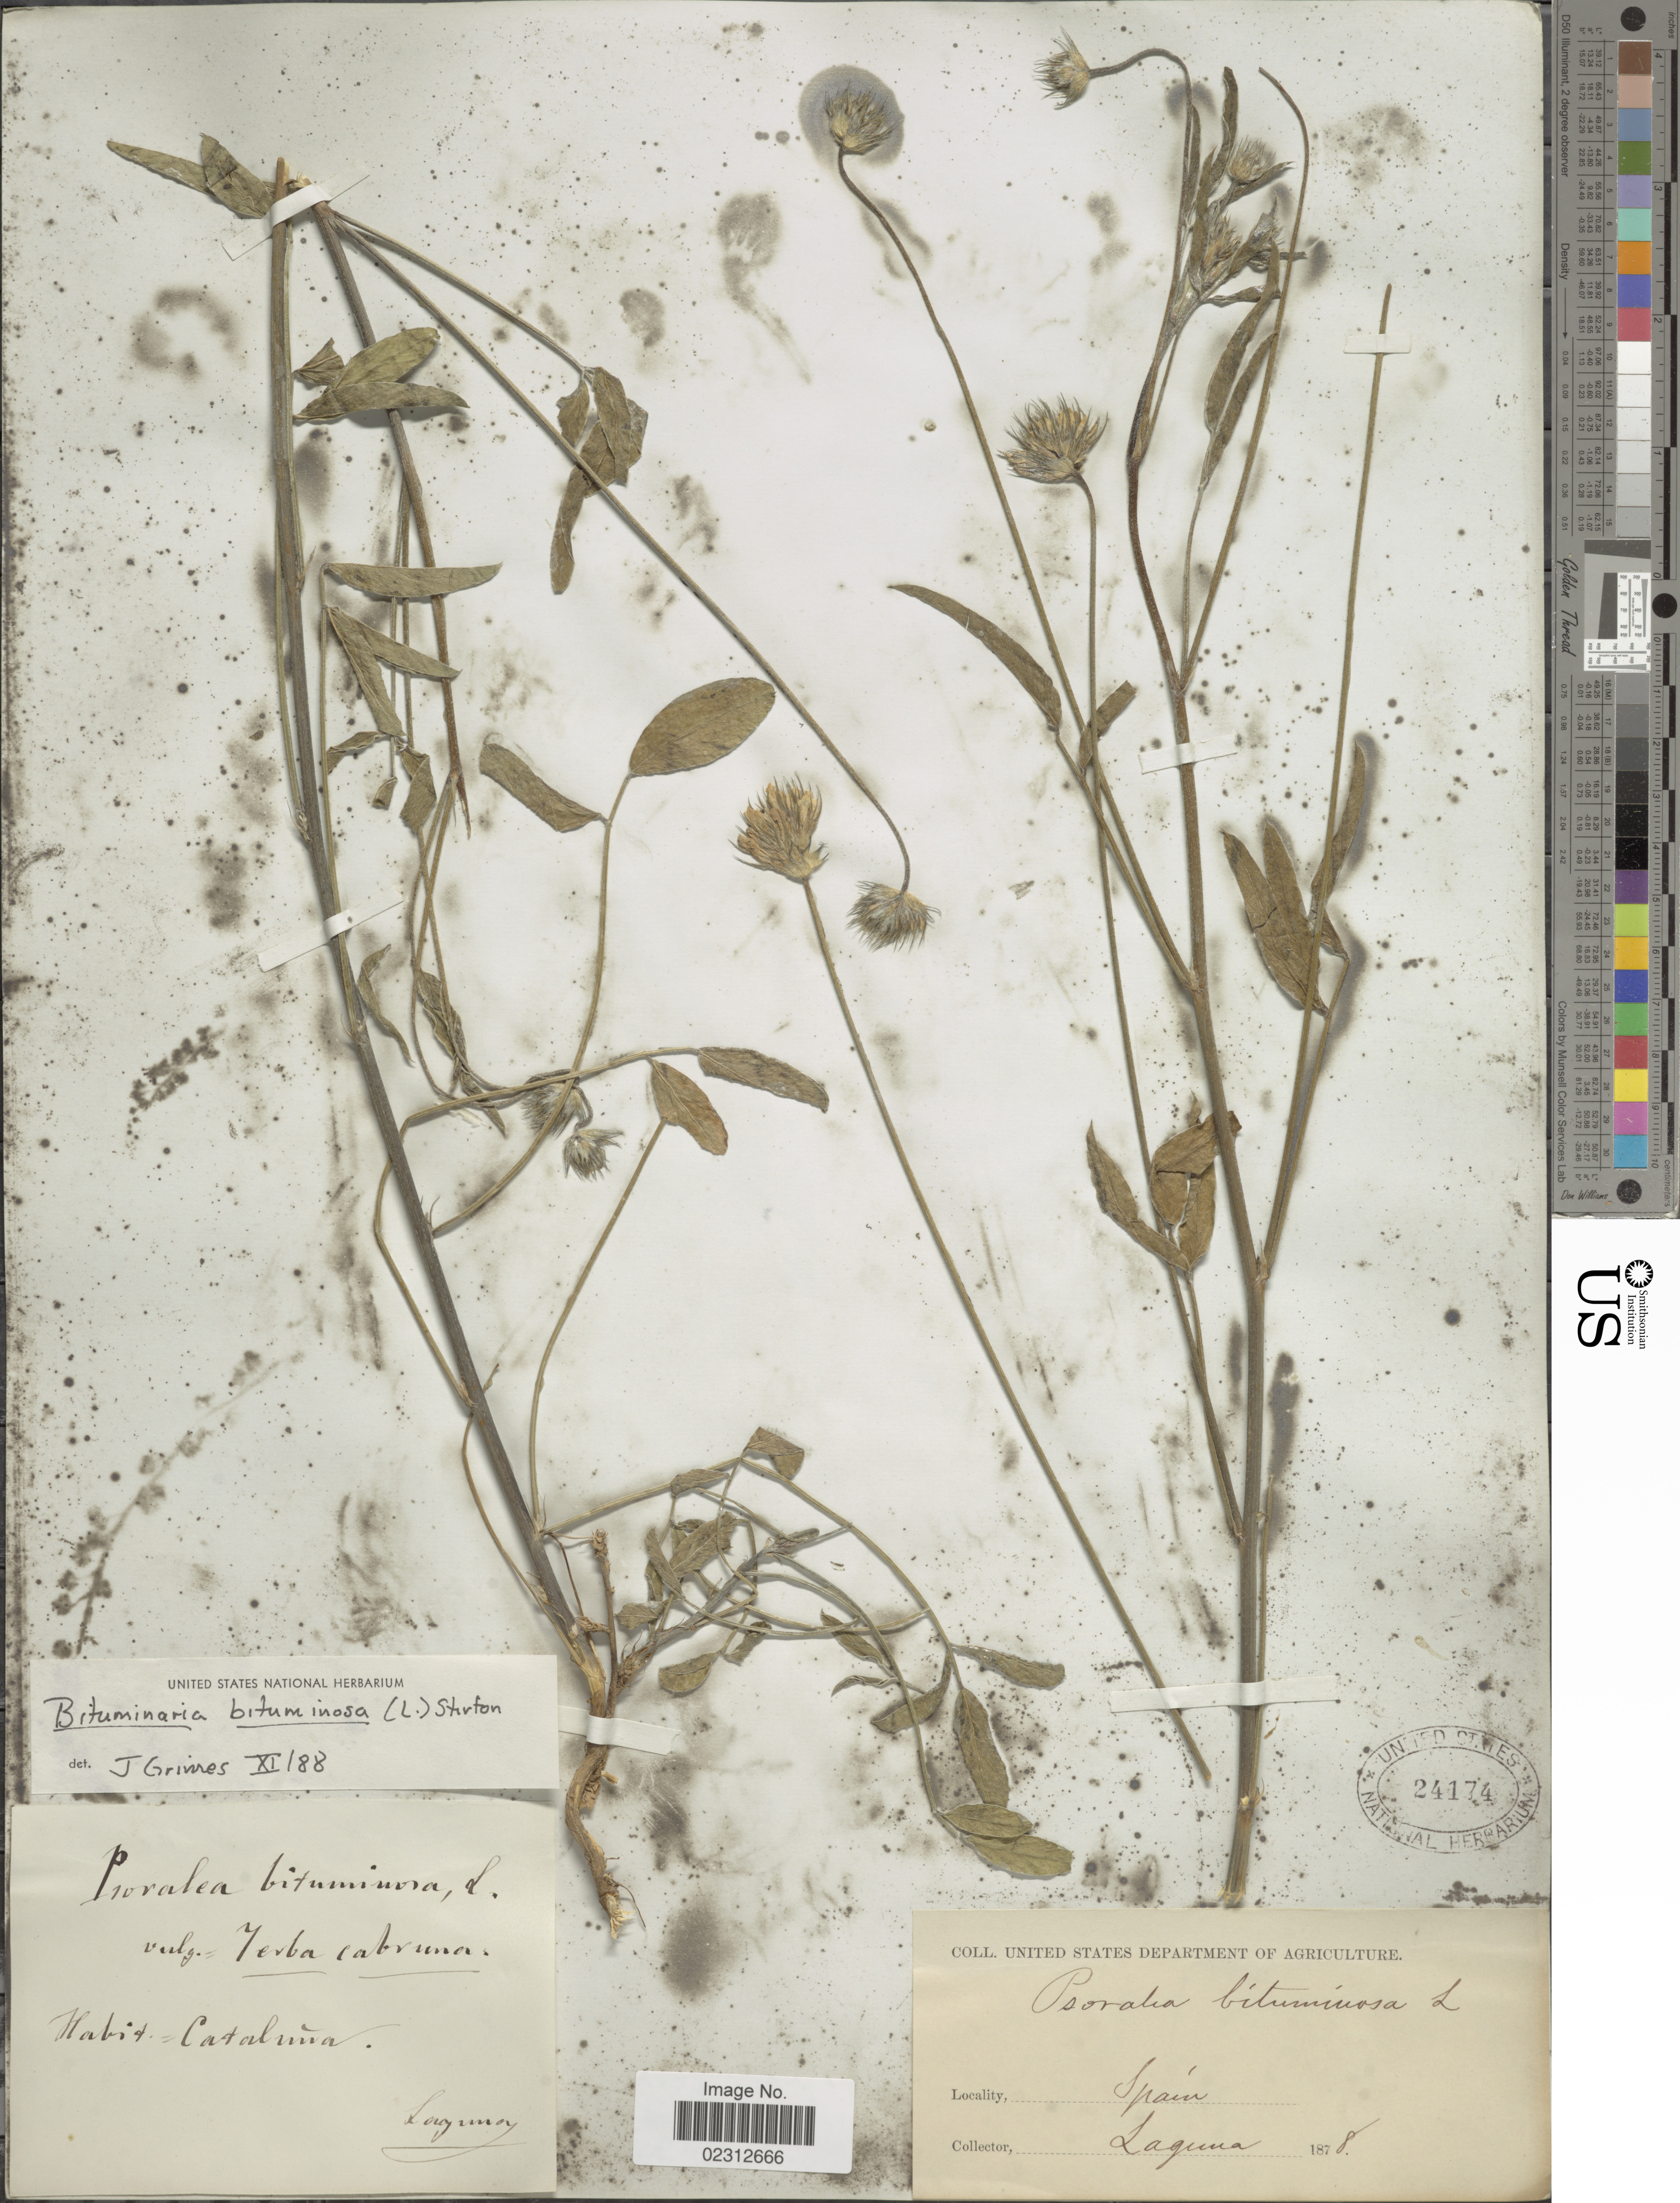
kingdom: Plantae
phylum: Tracheophyta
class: Magnoliopsida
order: Fabales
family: Fabaceae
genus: Bituminaria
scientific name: Bituminaria bituminosa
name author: (L.) C.H. Stirt.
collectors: -. Laguna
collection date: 1878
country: Spain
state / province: Catalunya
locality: Cataluna.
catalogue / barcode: US 24174